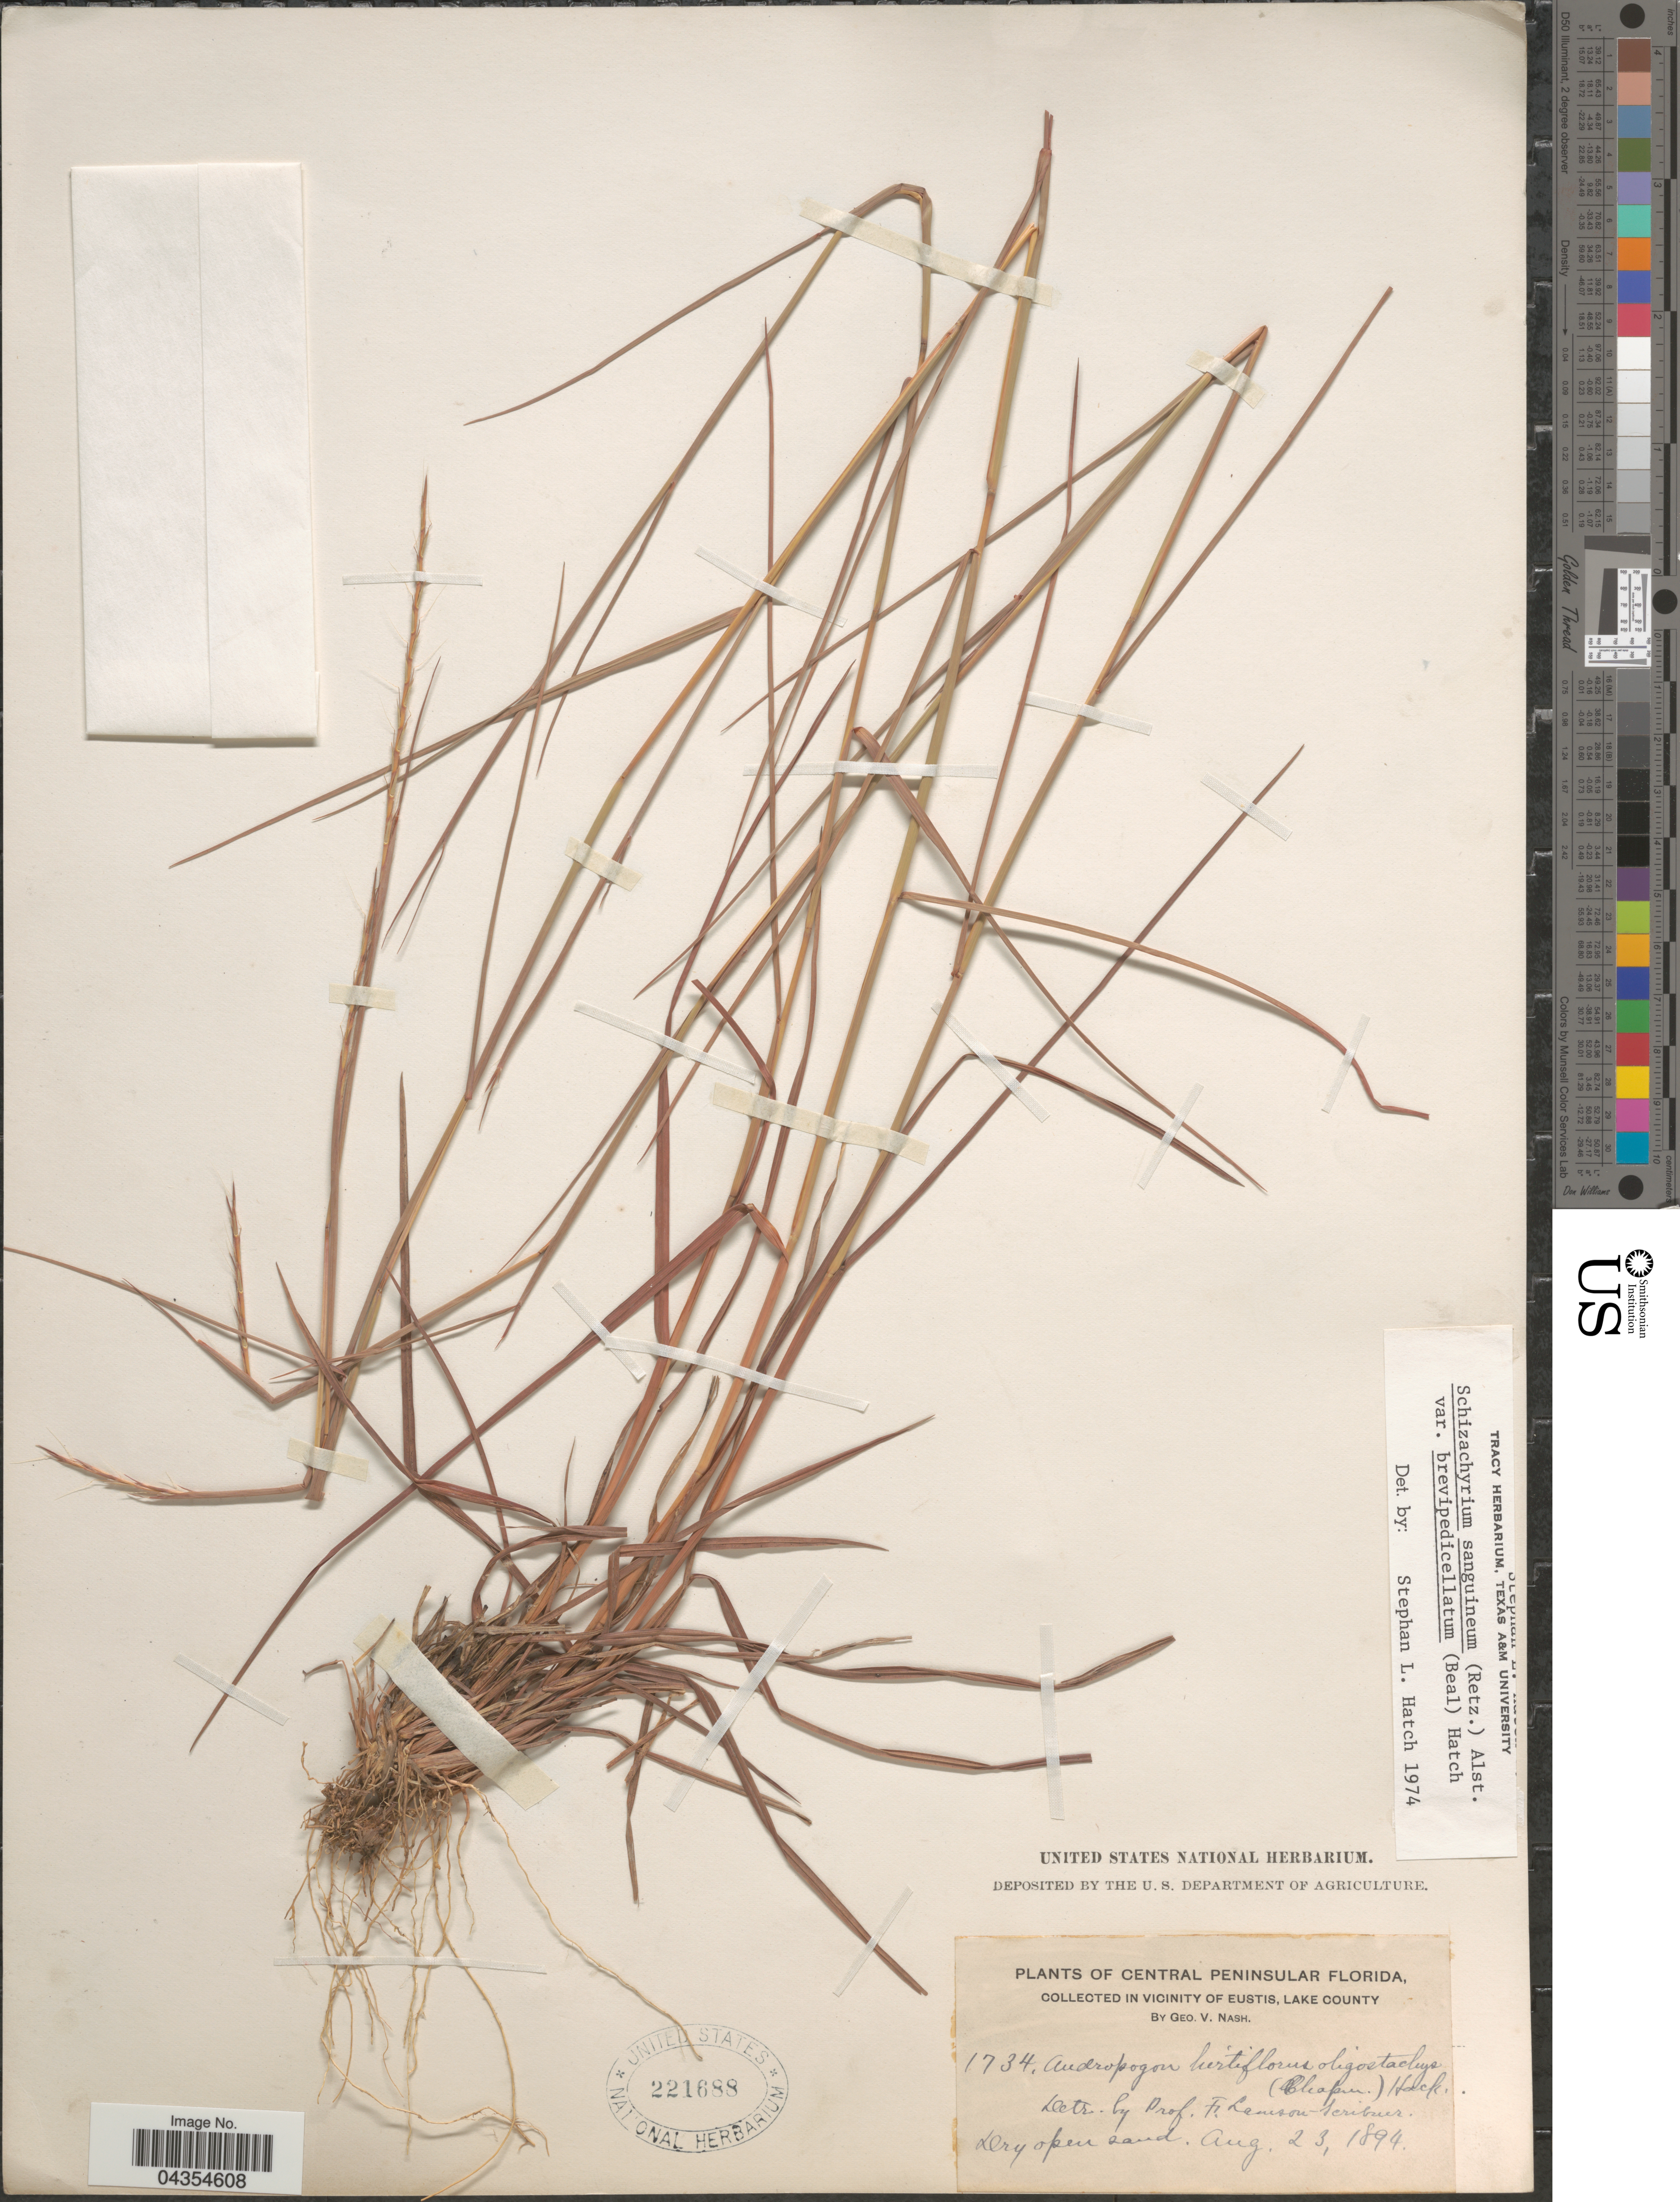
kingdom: Plantae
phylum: Tracheophyta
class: Liliopsida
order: Poales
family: Poaceae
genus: Schizachyrium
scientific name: Schizachyrium sanguineum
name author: (Retz.) Alston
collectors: G. V. Nash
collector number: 1734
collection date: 1894-08-23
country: United States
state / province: Florida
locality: Central Peninsular Florida. In Vicinity of Eustis, Lake County. Dry open sand.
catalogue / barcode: US 221688